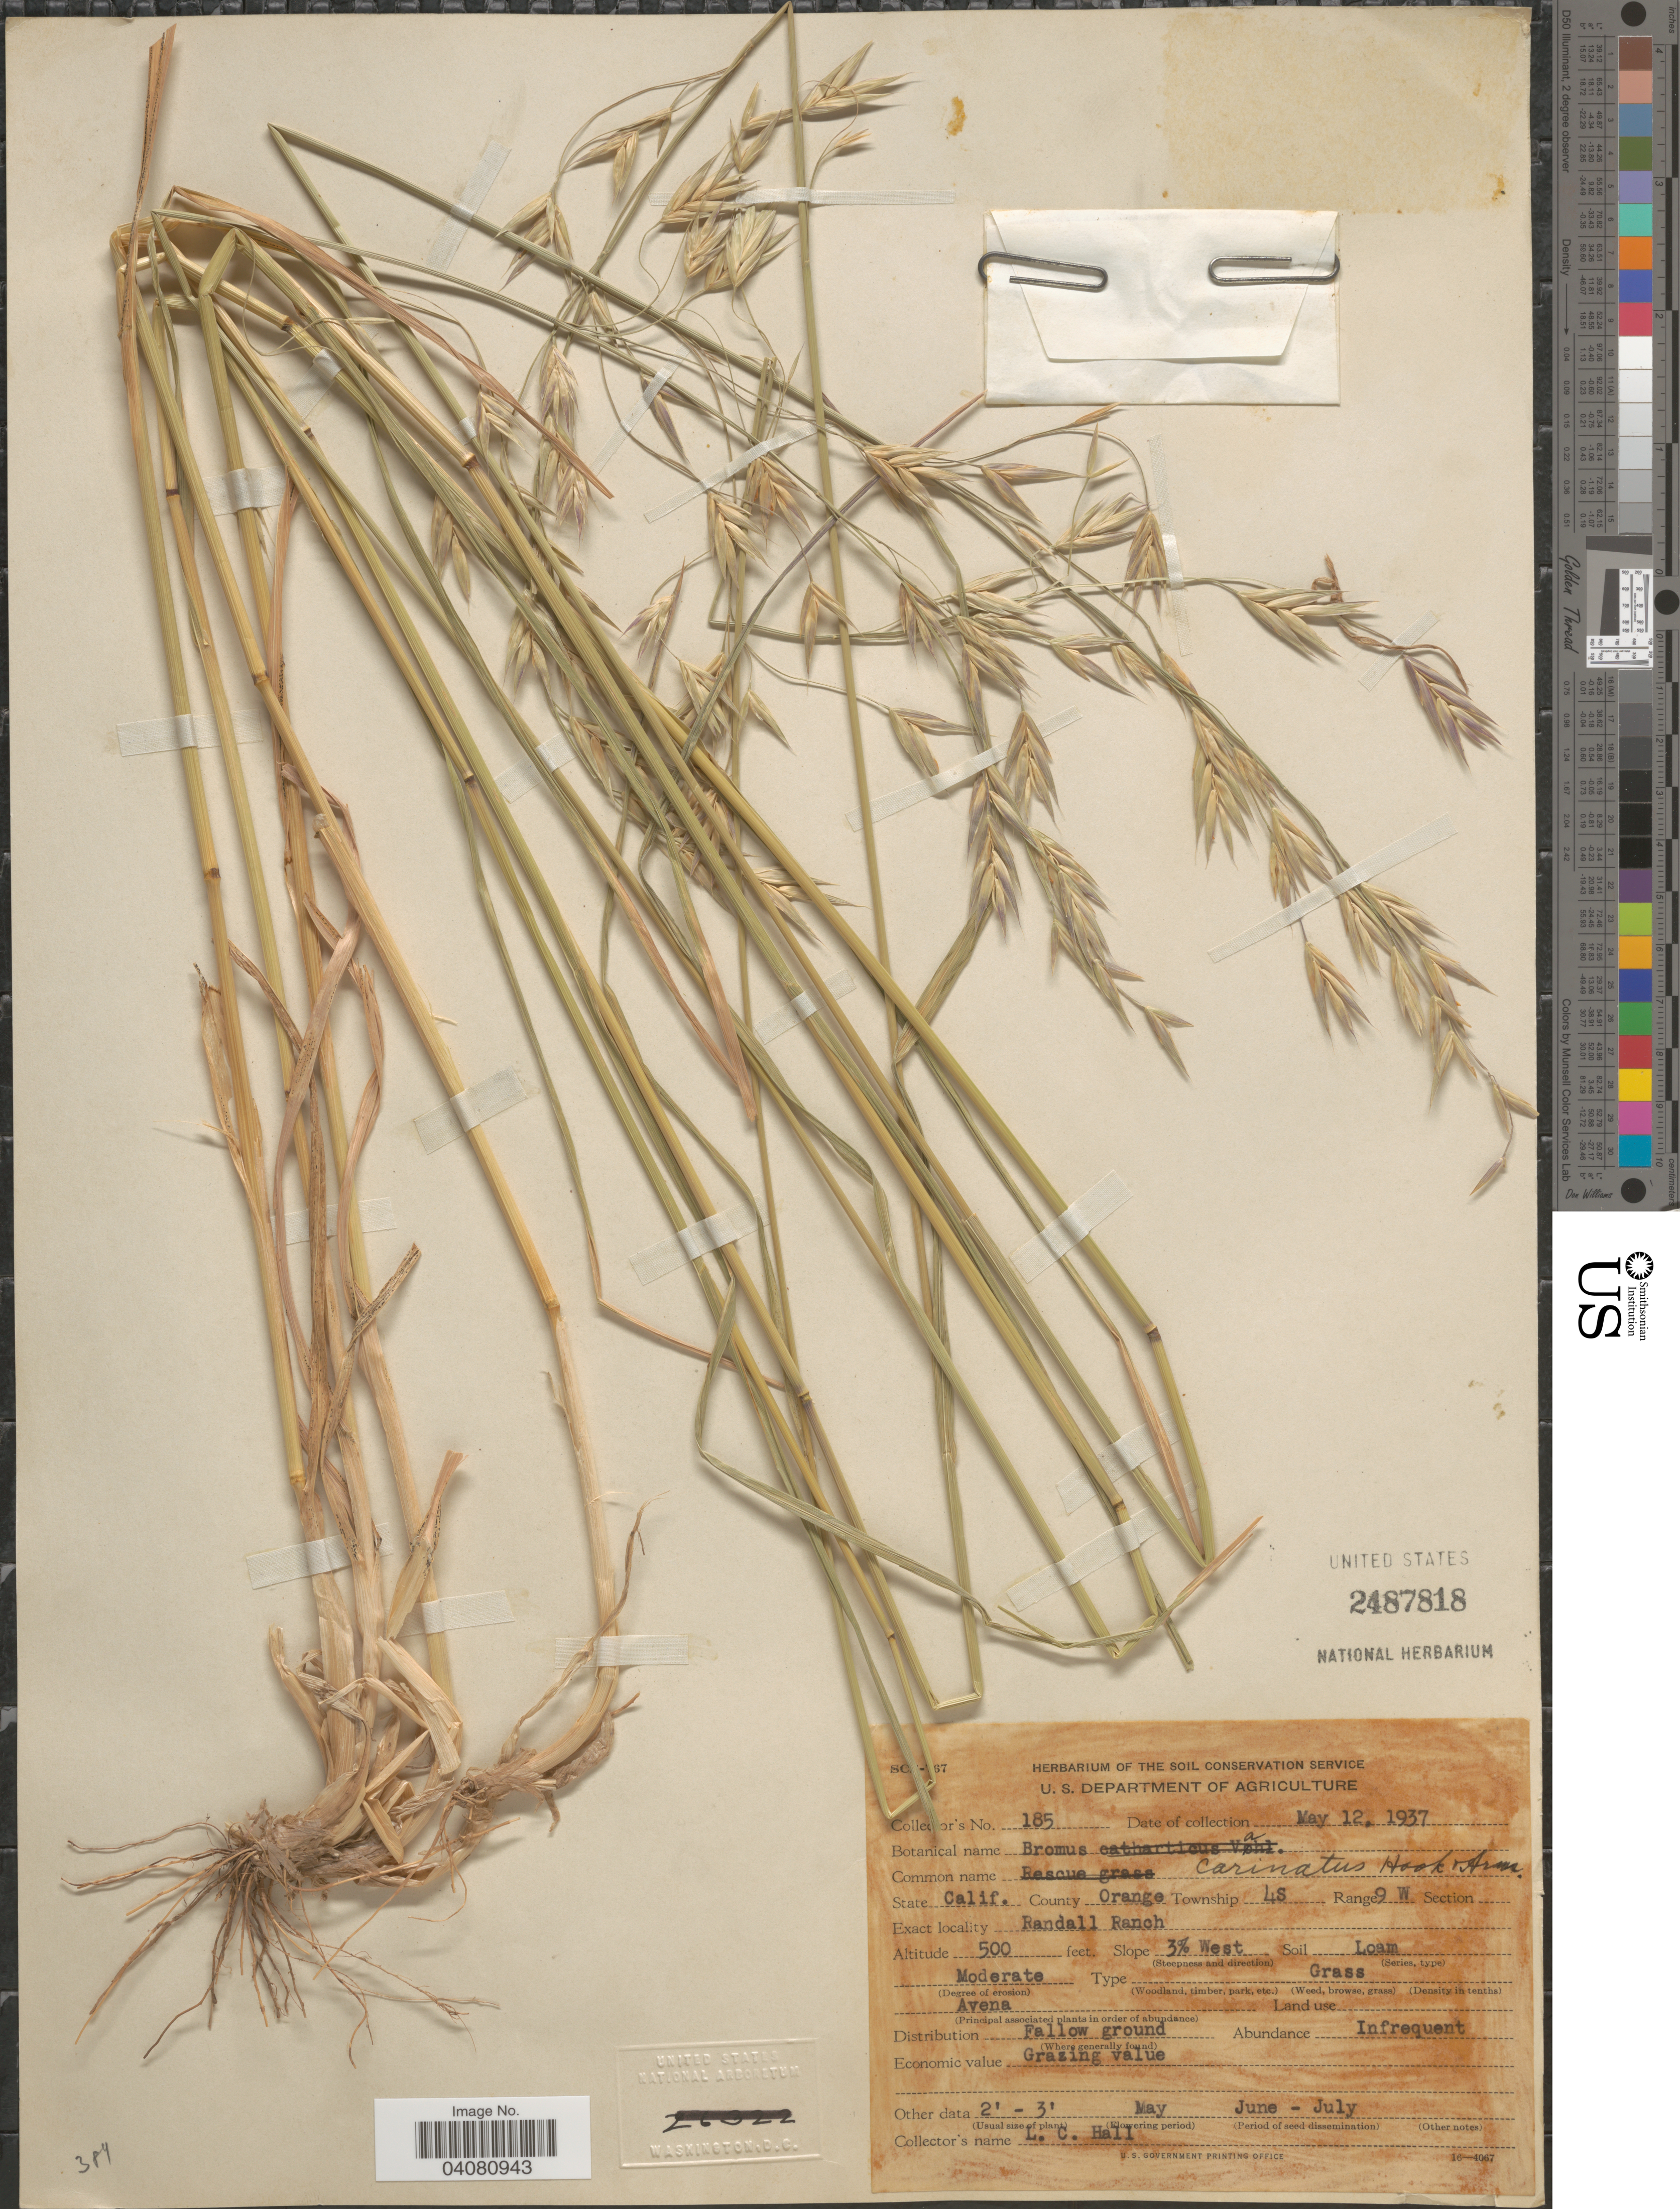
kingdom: Plantae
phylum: Tracheophyta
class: Liliopsida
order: Poales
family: Poaceae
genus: Bromus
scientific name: Bromus carinatus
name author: Hook. & Arn.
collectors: L. Hall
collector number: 185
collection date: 1937-05-12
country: United States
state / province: California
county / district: Orange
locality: County Orange. Township 4S. Range 9 W. Randall Ranch.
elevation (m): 152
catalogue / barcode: US 2487818